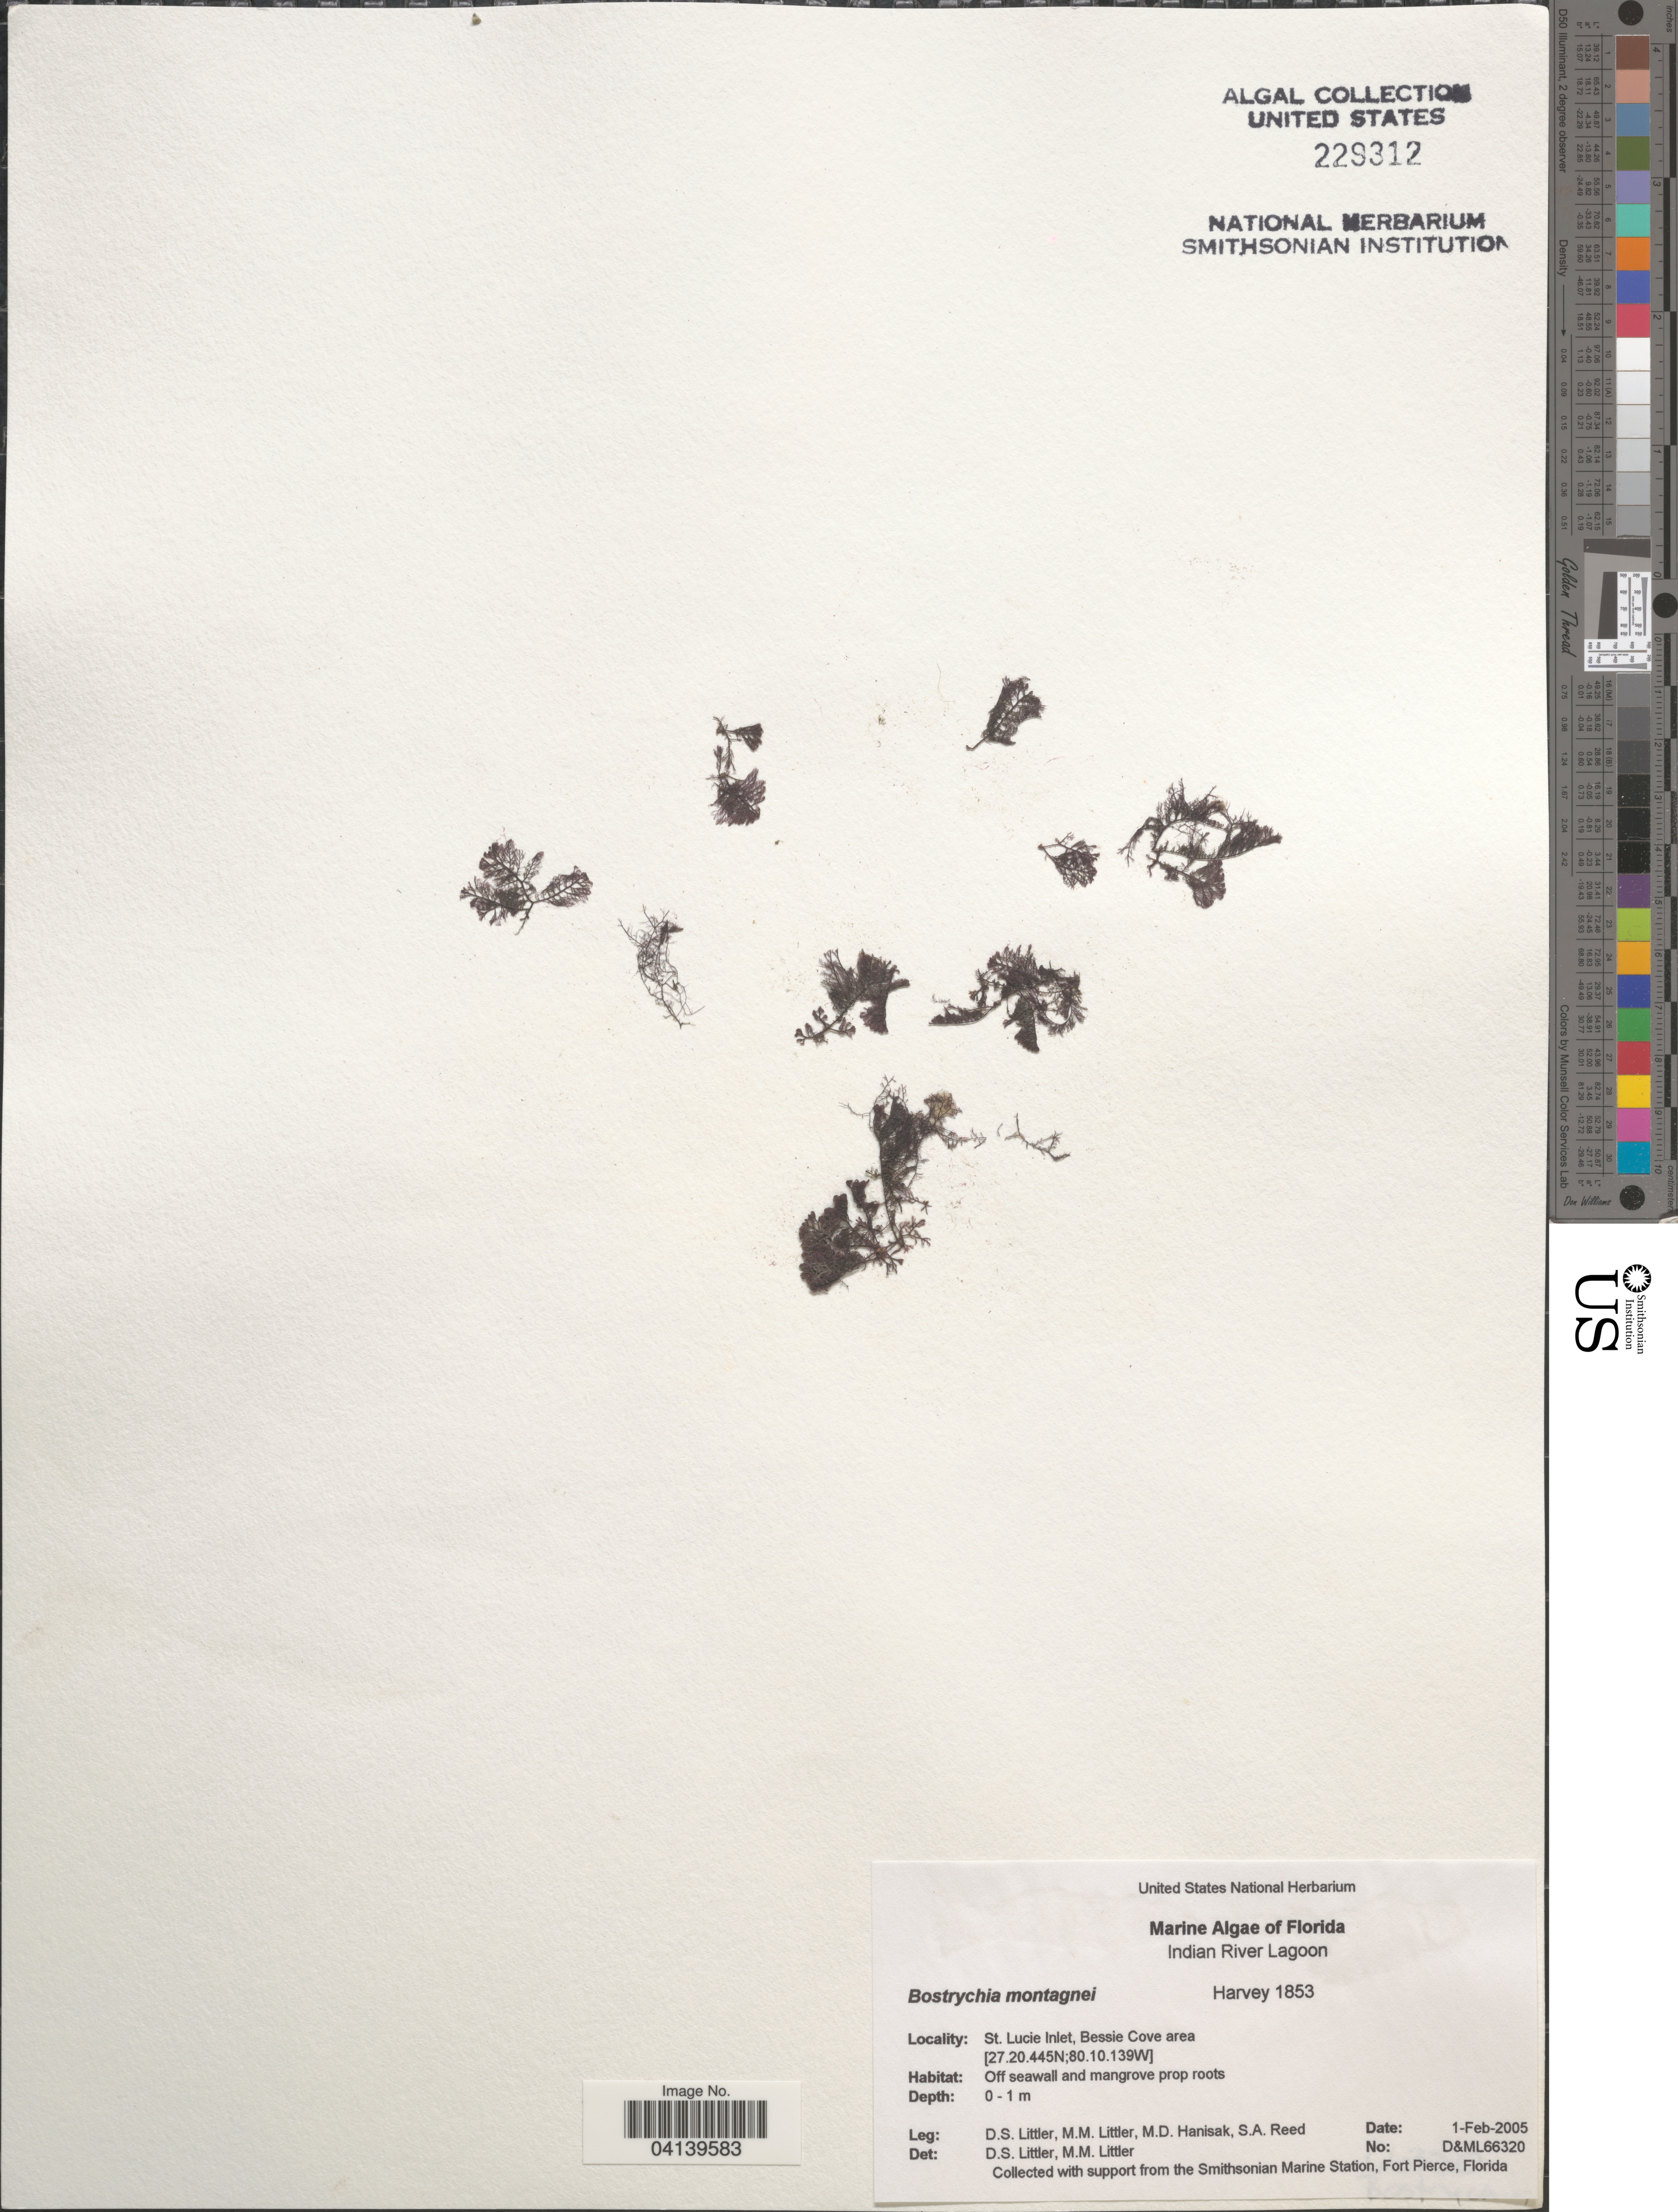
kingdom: Plantae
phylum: Rhodophyta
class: Florideophyceae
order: Ceramiales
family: Rhodomelaceae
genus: Bostrychia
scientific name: Bostrychia montagnei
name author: Harvey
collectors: D. S. Littler, M. Hanisak & S. Reed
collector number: D&ML66320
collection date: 2005-02-01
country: United States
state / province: Florida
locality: Indian River Lagoon. St. Lucie Inlet, Bessie Cove area.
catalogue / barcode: US 229312